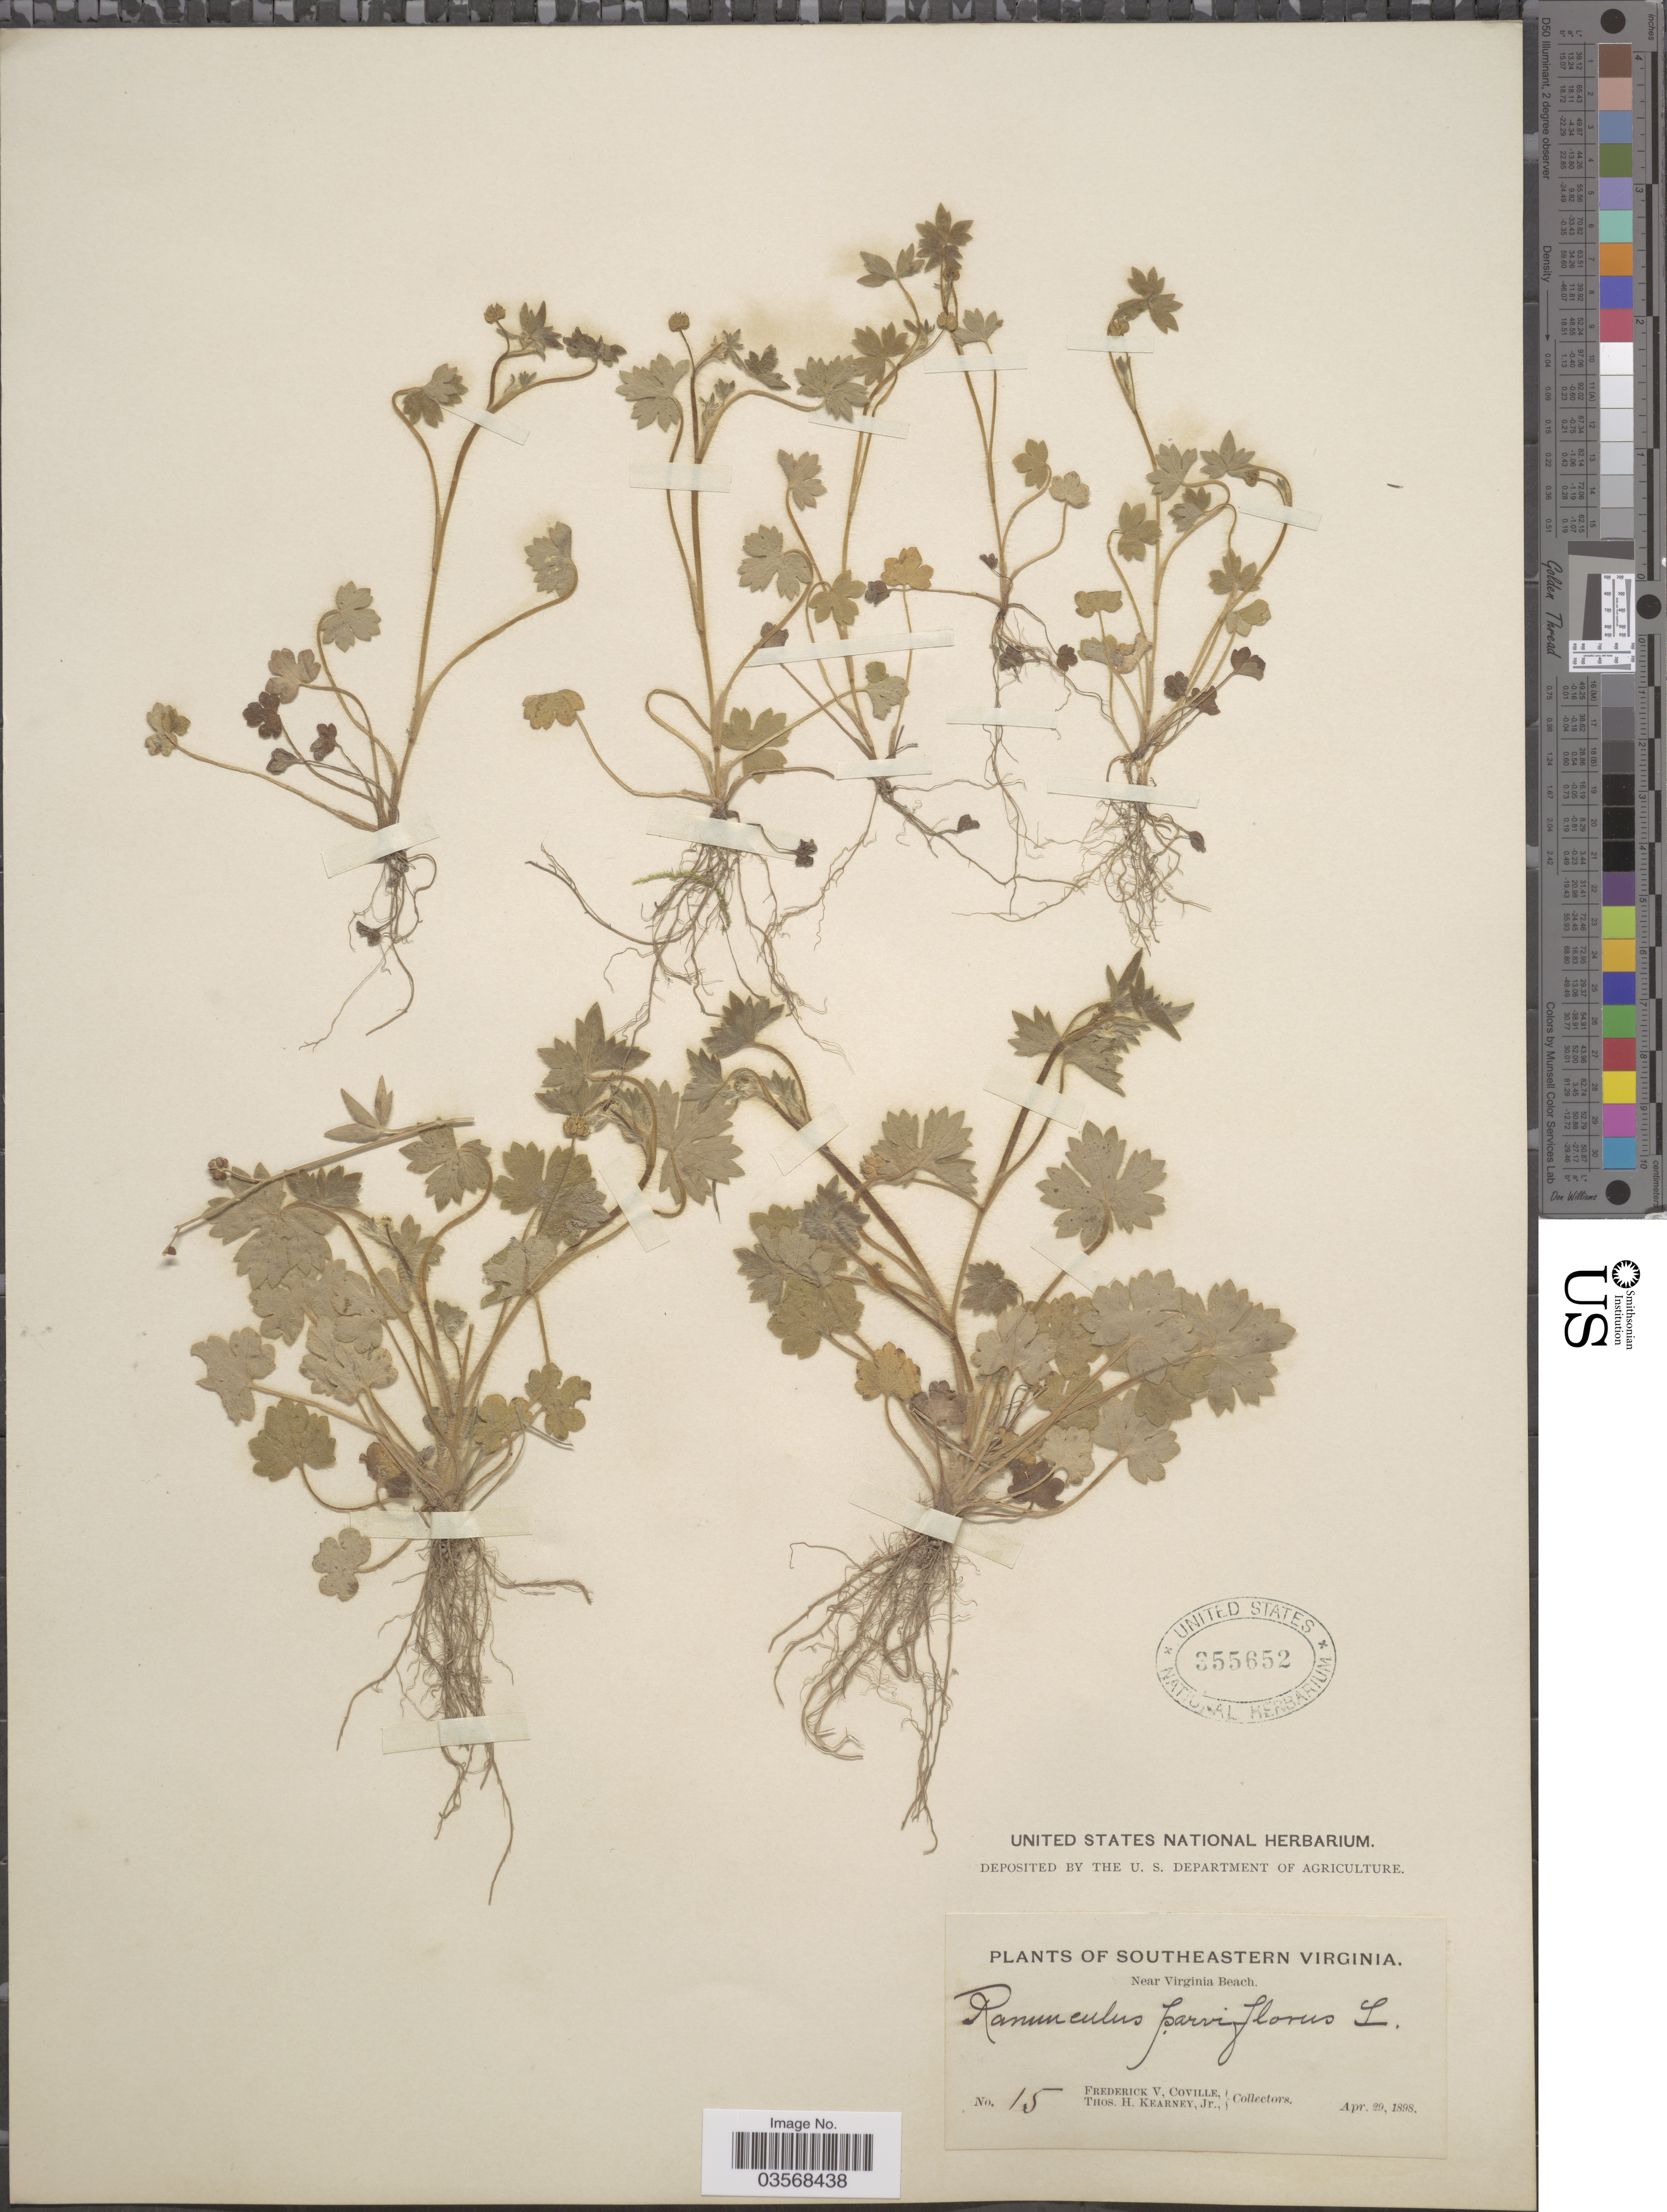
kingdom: Plantae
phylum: Tracheophyta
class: Magnoliopsida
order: Ranunculales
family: Ranunculaceae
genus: Ranunculus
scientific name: Ranunculus parviflorus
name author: L.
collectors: F. V. Coville & T. H. Kearney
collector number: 15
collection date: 1898-04-29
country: United States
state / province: Virginia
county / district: City of Virginia Beach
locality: Southeastern Virginia. Near Virginia Beach.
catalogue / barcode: US 355652